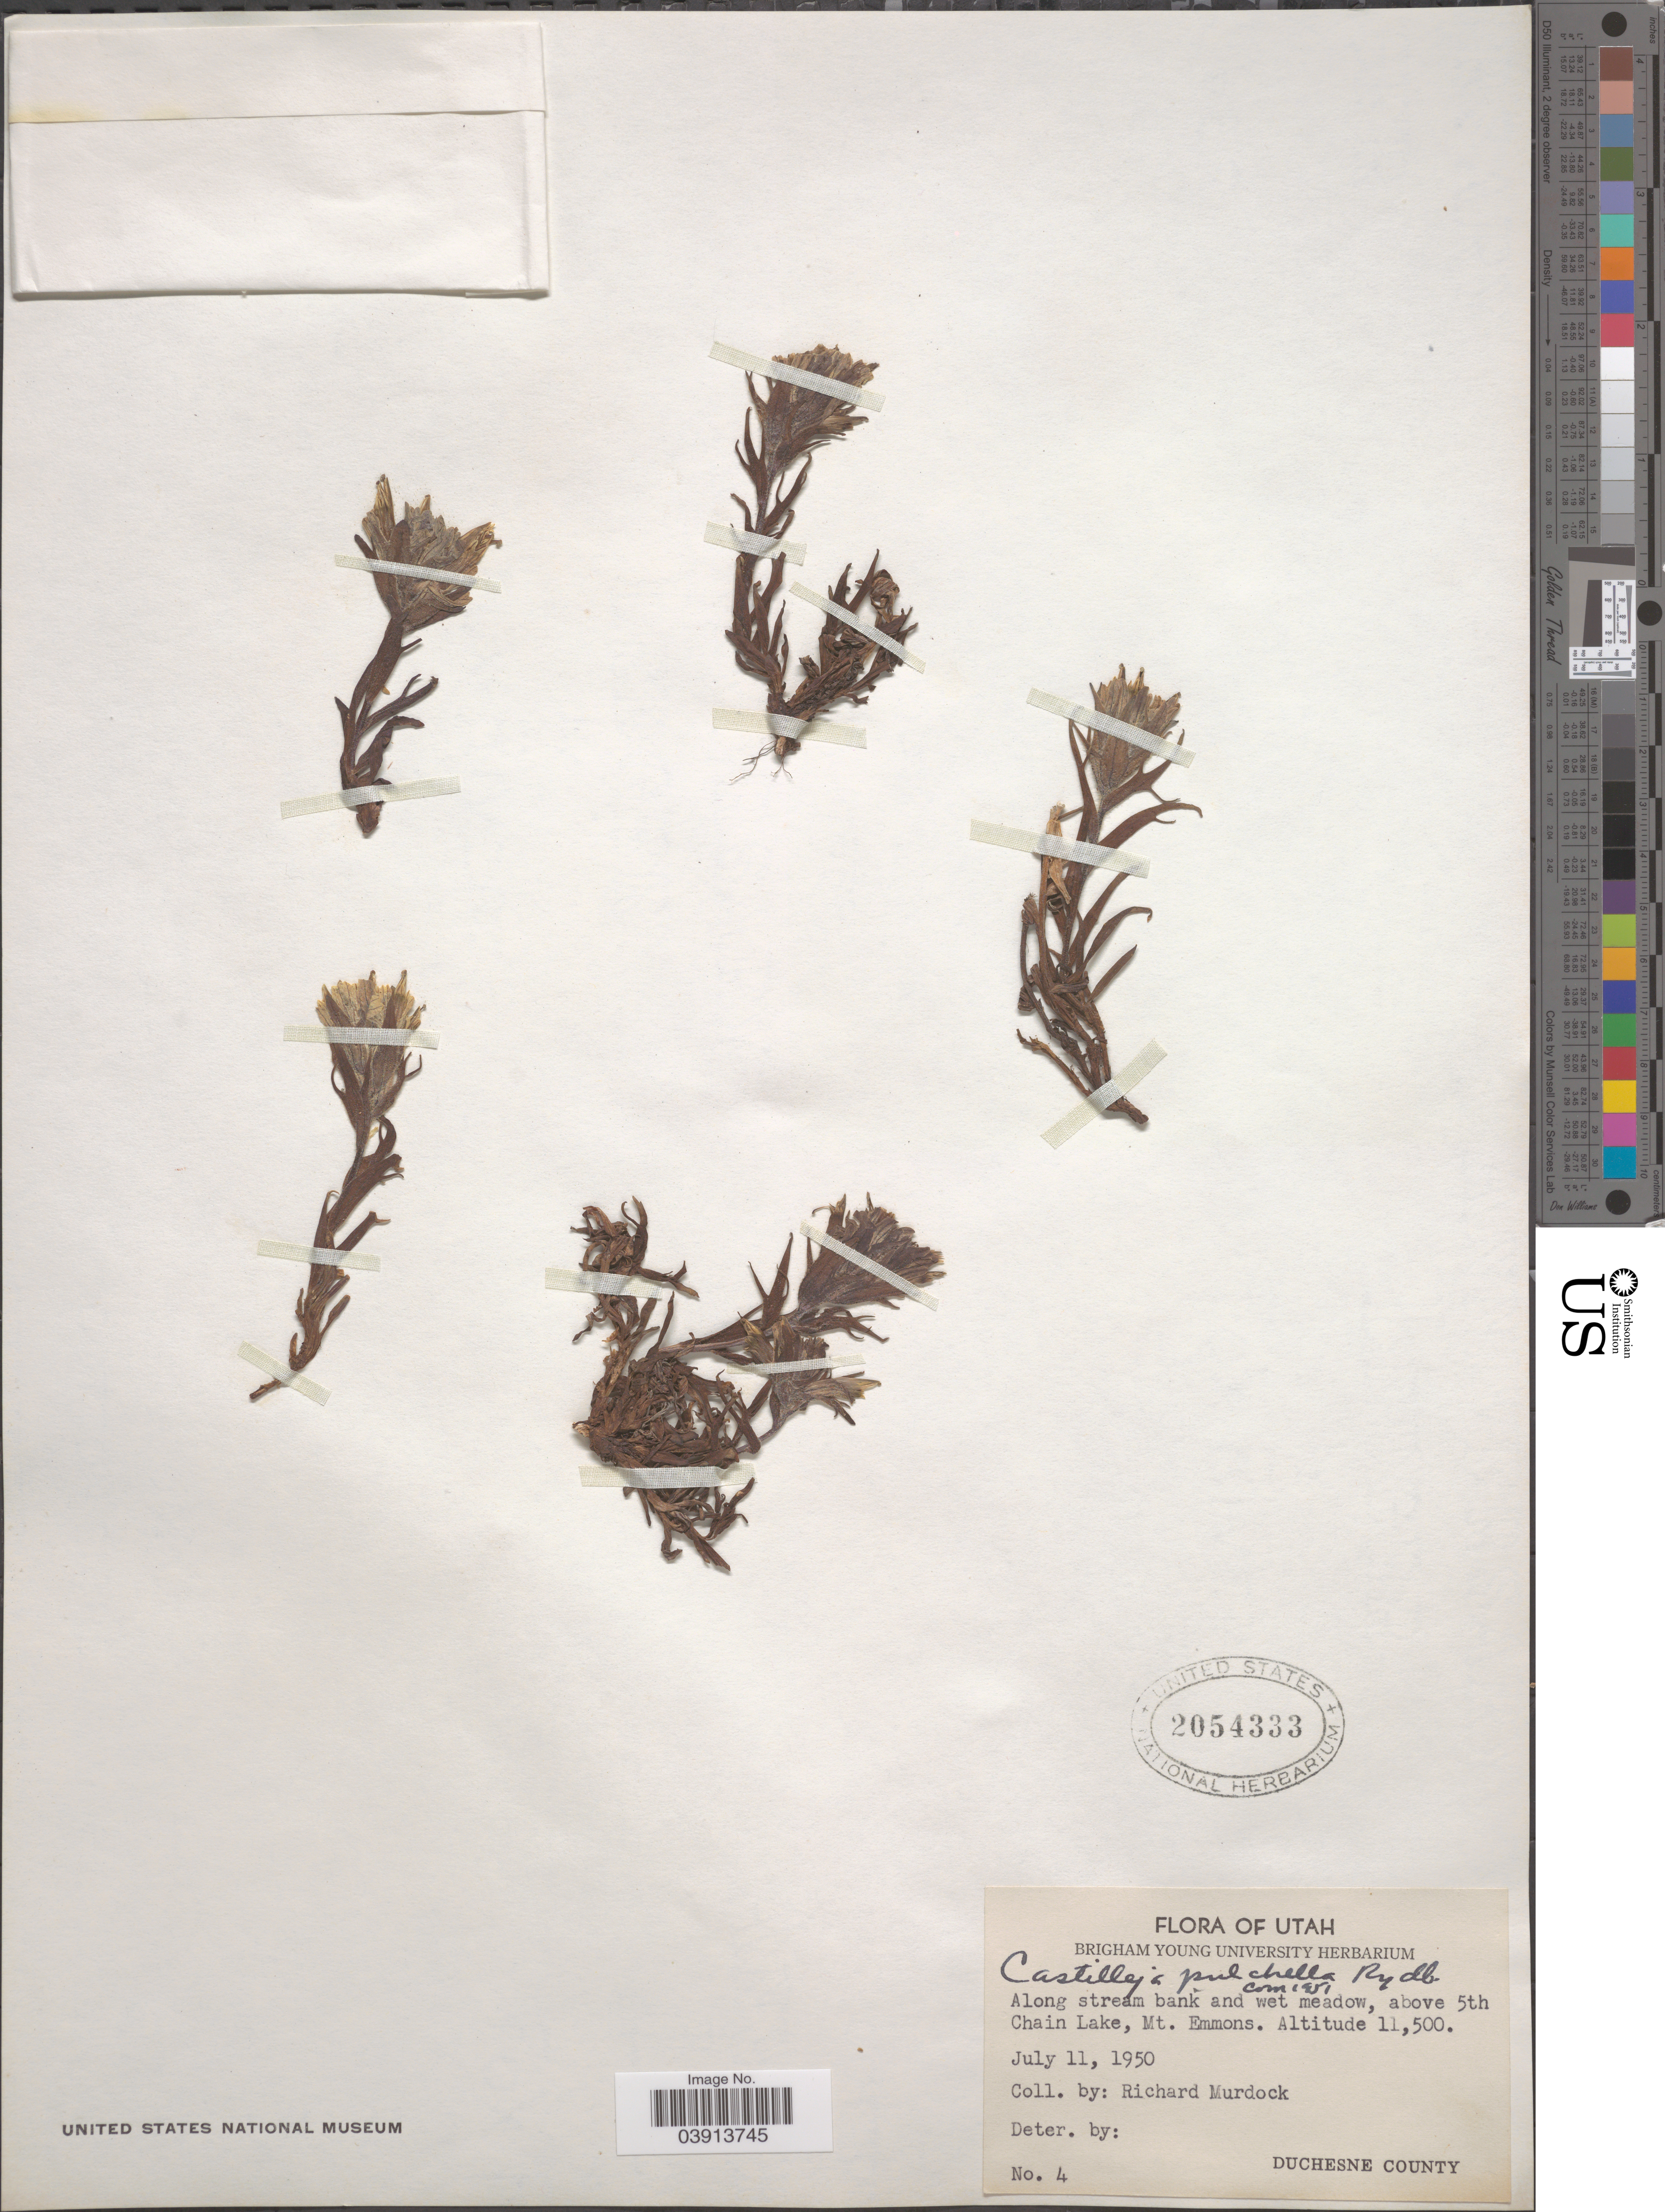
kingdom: Plantae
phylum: Tracheophyta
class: Magnoliopsida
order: Lamiales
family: Orobanchaceae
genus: Castilleja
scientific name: Castilleja pulchella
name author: Rydb.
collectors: R. Murdock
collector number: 4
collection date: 1950-07-11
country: United States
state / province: Utah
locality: Along stream bank and wet meadow, above 5th Chain Lake, Mt. Emmons. Duchesne County.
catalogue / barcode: US 2054333